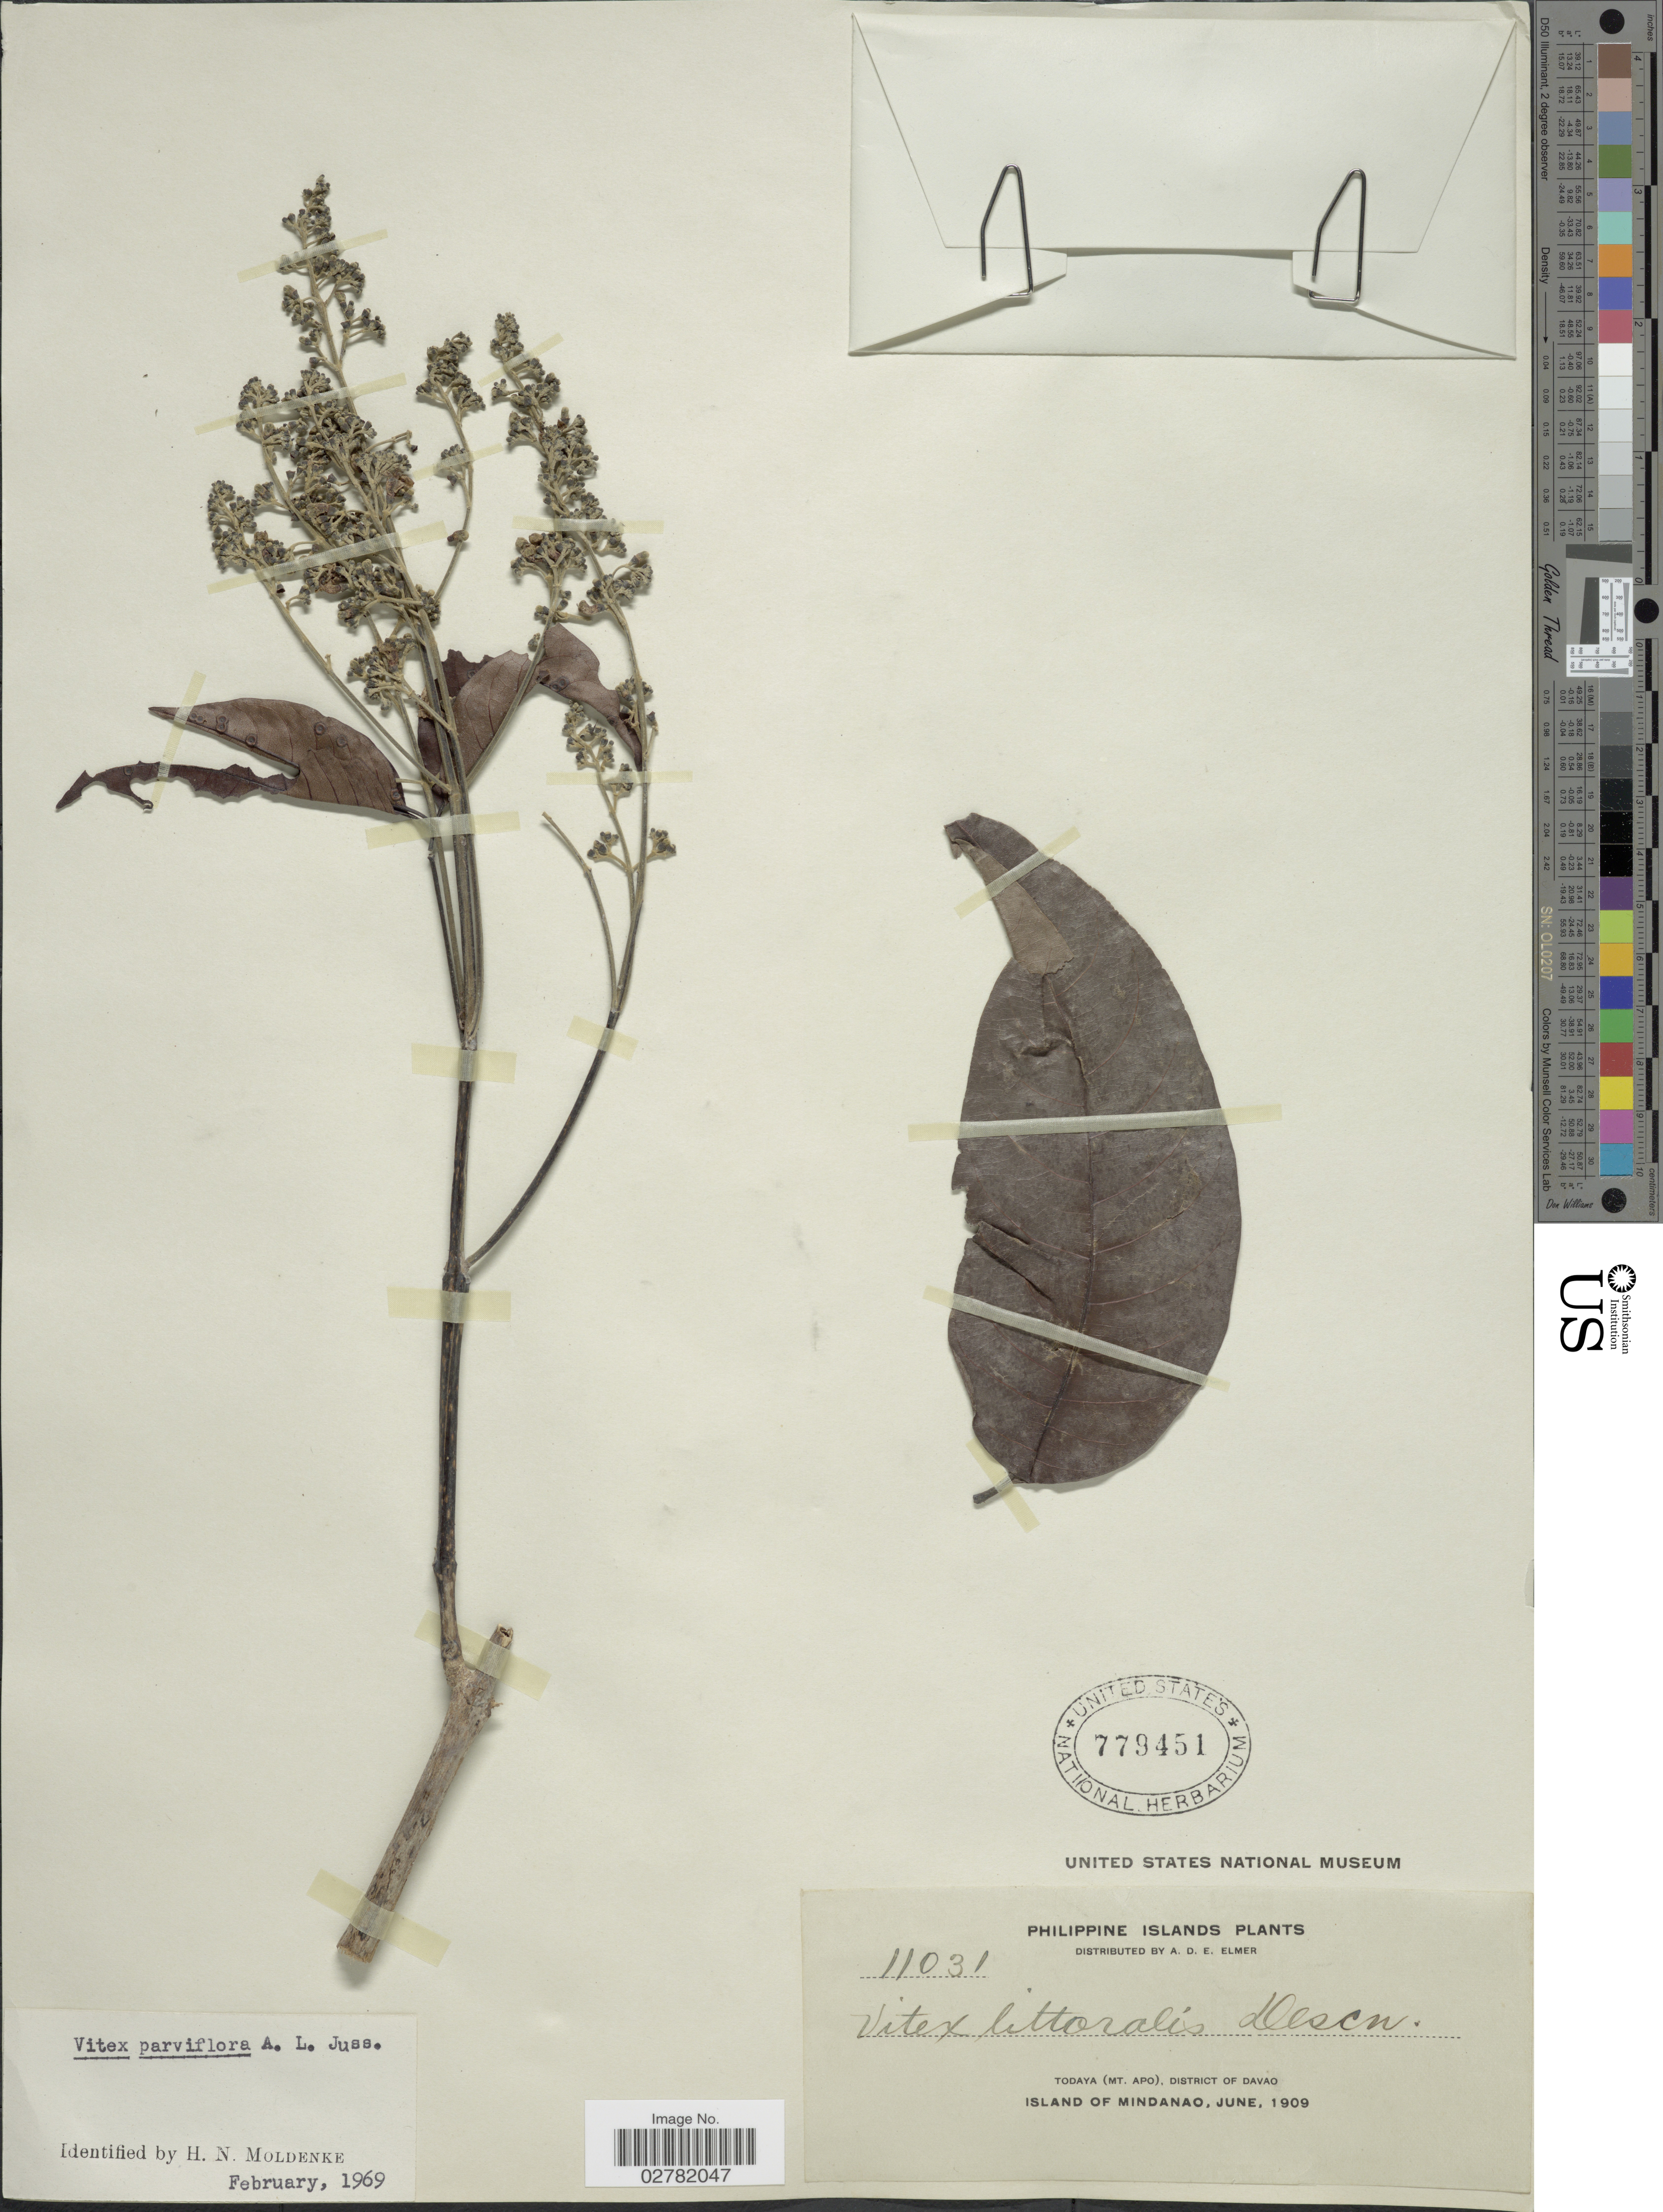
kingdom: Plantae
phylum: Tracheophyta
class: Magnoliopsida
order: Lamiales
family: Lamiaceae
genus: Vitex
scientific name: Vitex parviflora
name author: Juss.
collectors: A. D. E. Elmer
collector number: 11031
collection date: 1909-06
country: Philippines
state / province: Davao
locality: Philippine Islands. Todaya (Mt. Apo), District of Davao. Island of Mindanao.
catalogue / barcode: US 779451